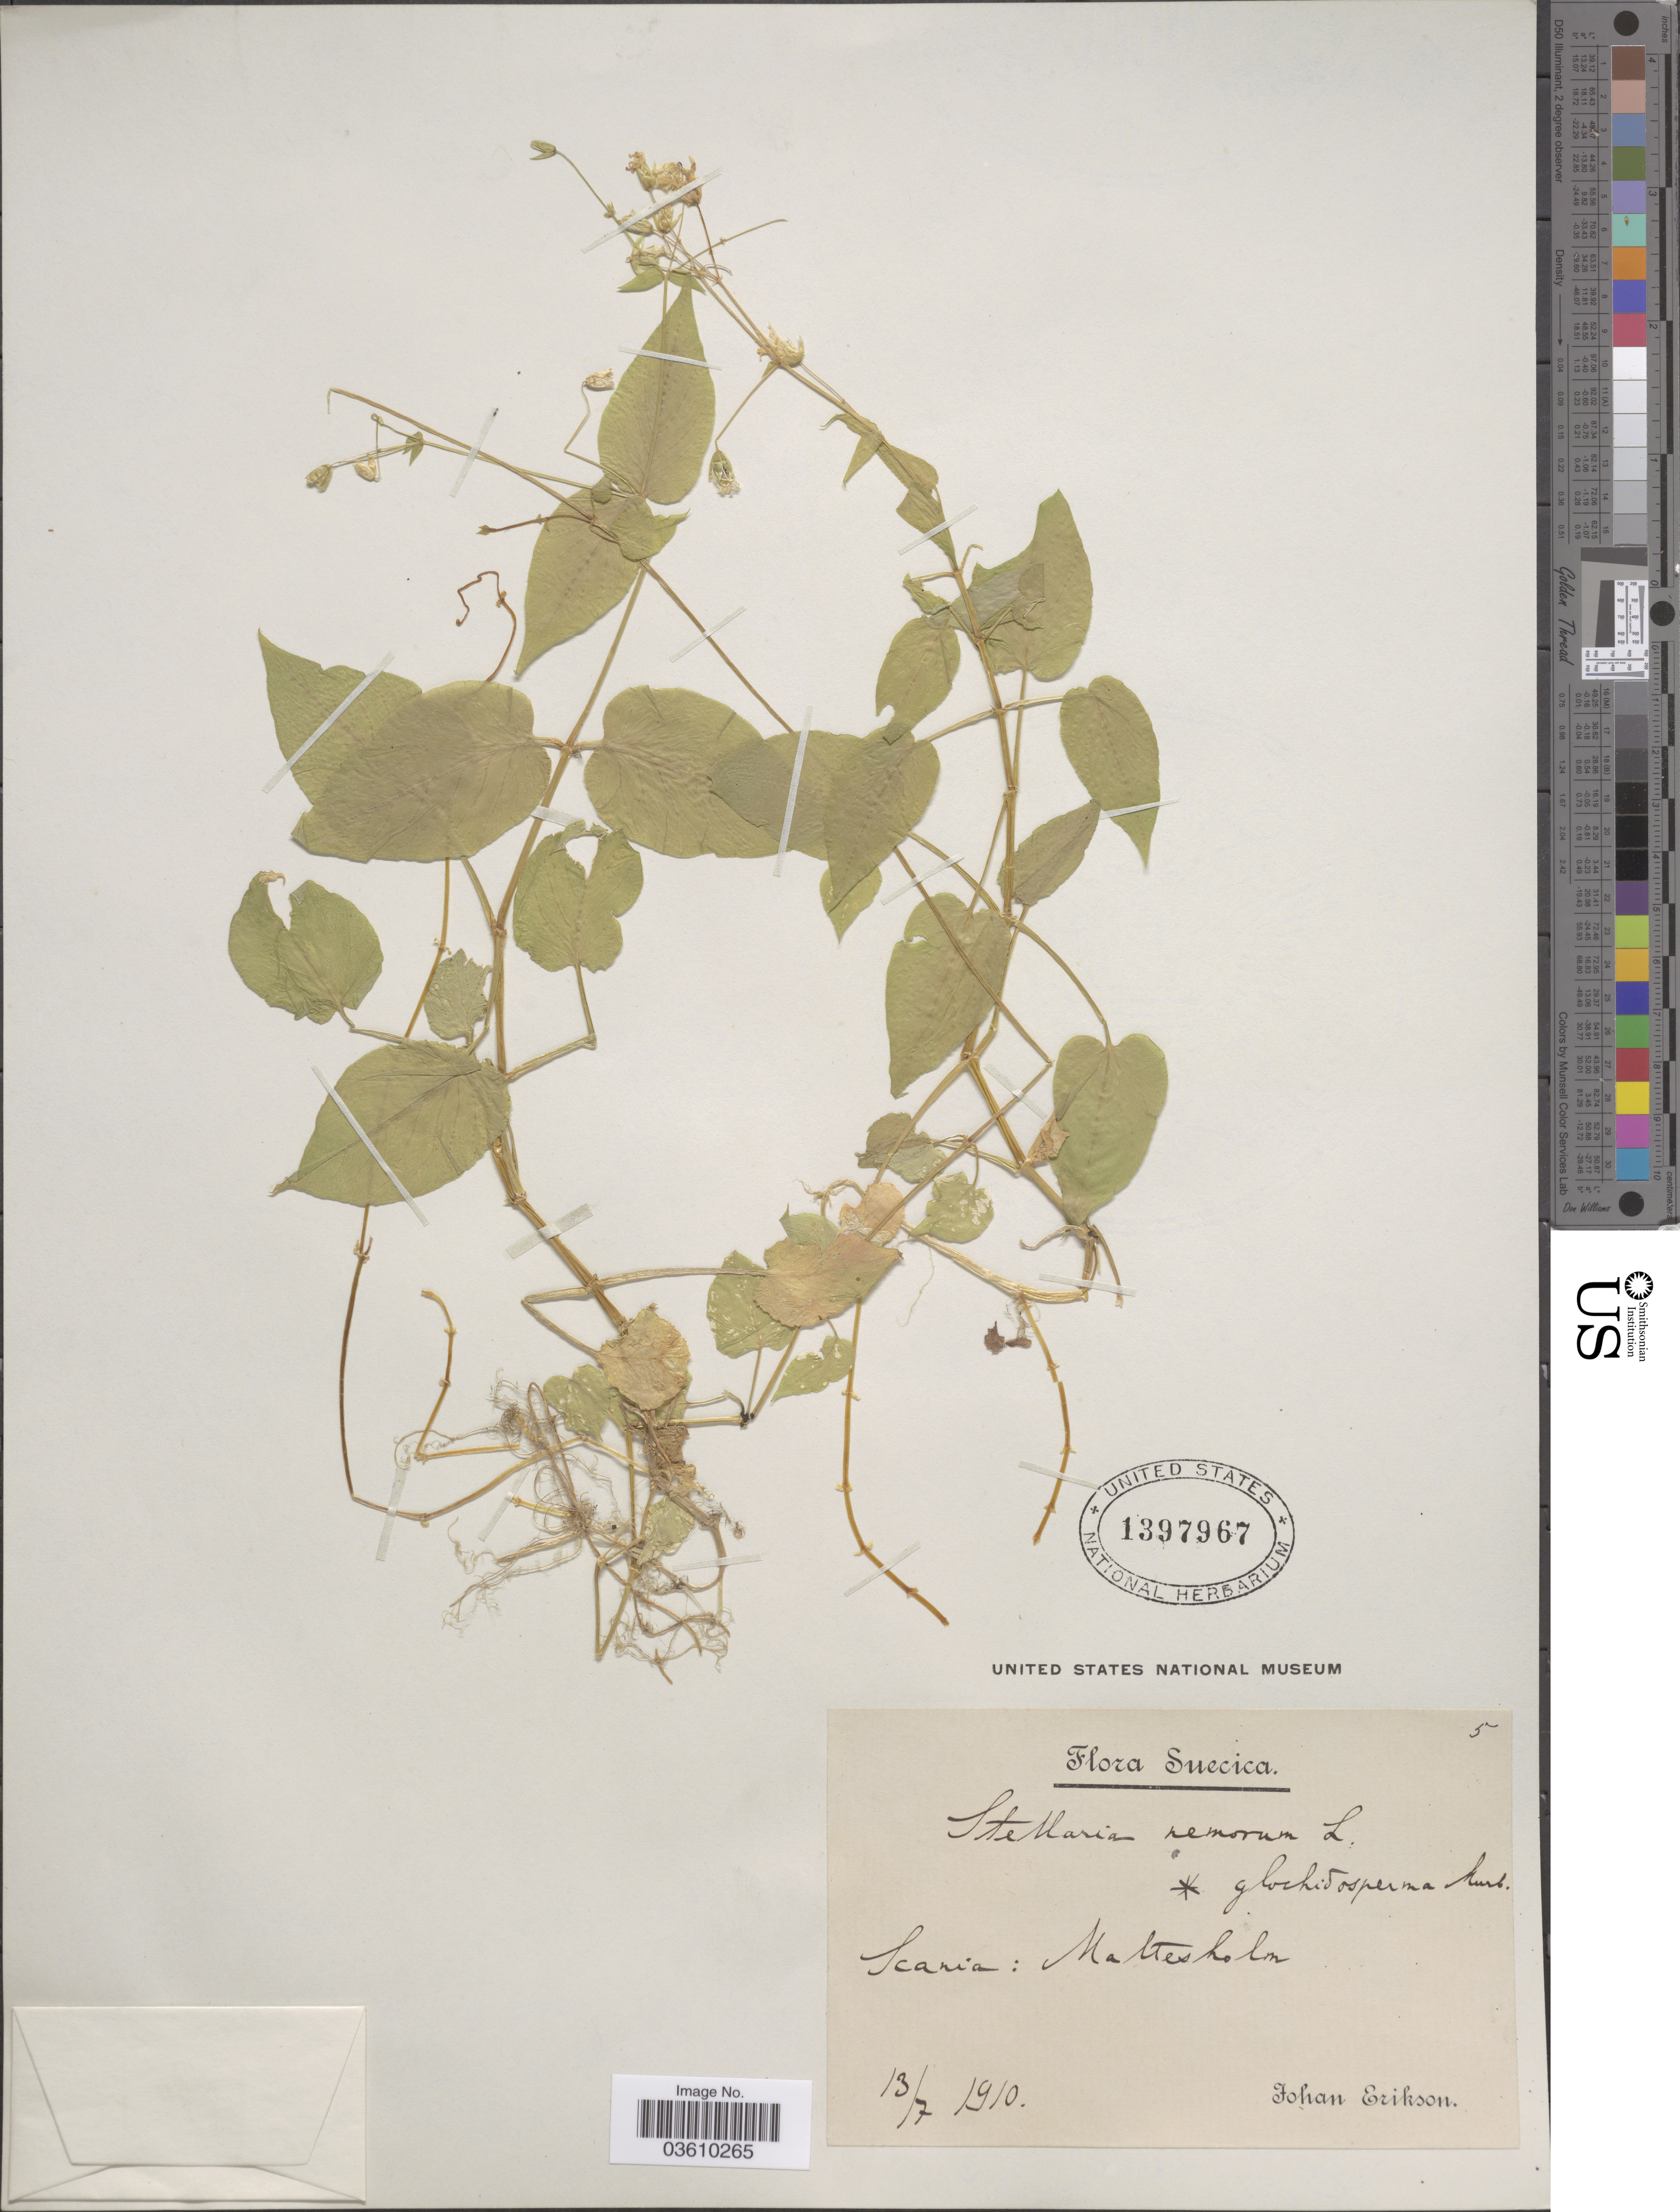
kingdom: Plantae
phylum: Tracheophyta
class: Magnoliopsida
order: Caryophyllales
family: Caryophyllaceae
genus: Stellaria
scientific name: Stellaria nemorum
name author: L.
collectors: J. Erikson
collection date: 1910-07-13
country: Sweden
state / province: Skåne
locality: Suecica. Scania: Maltesholm.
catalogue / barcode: US 1397967